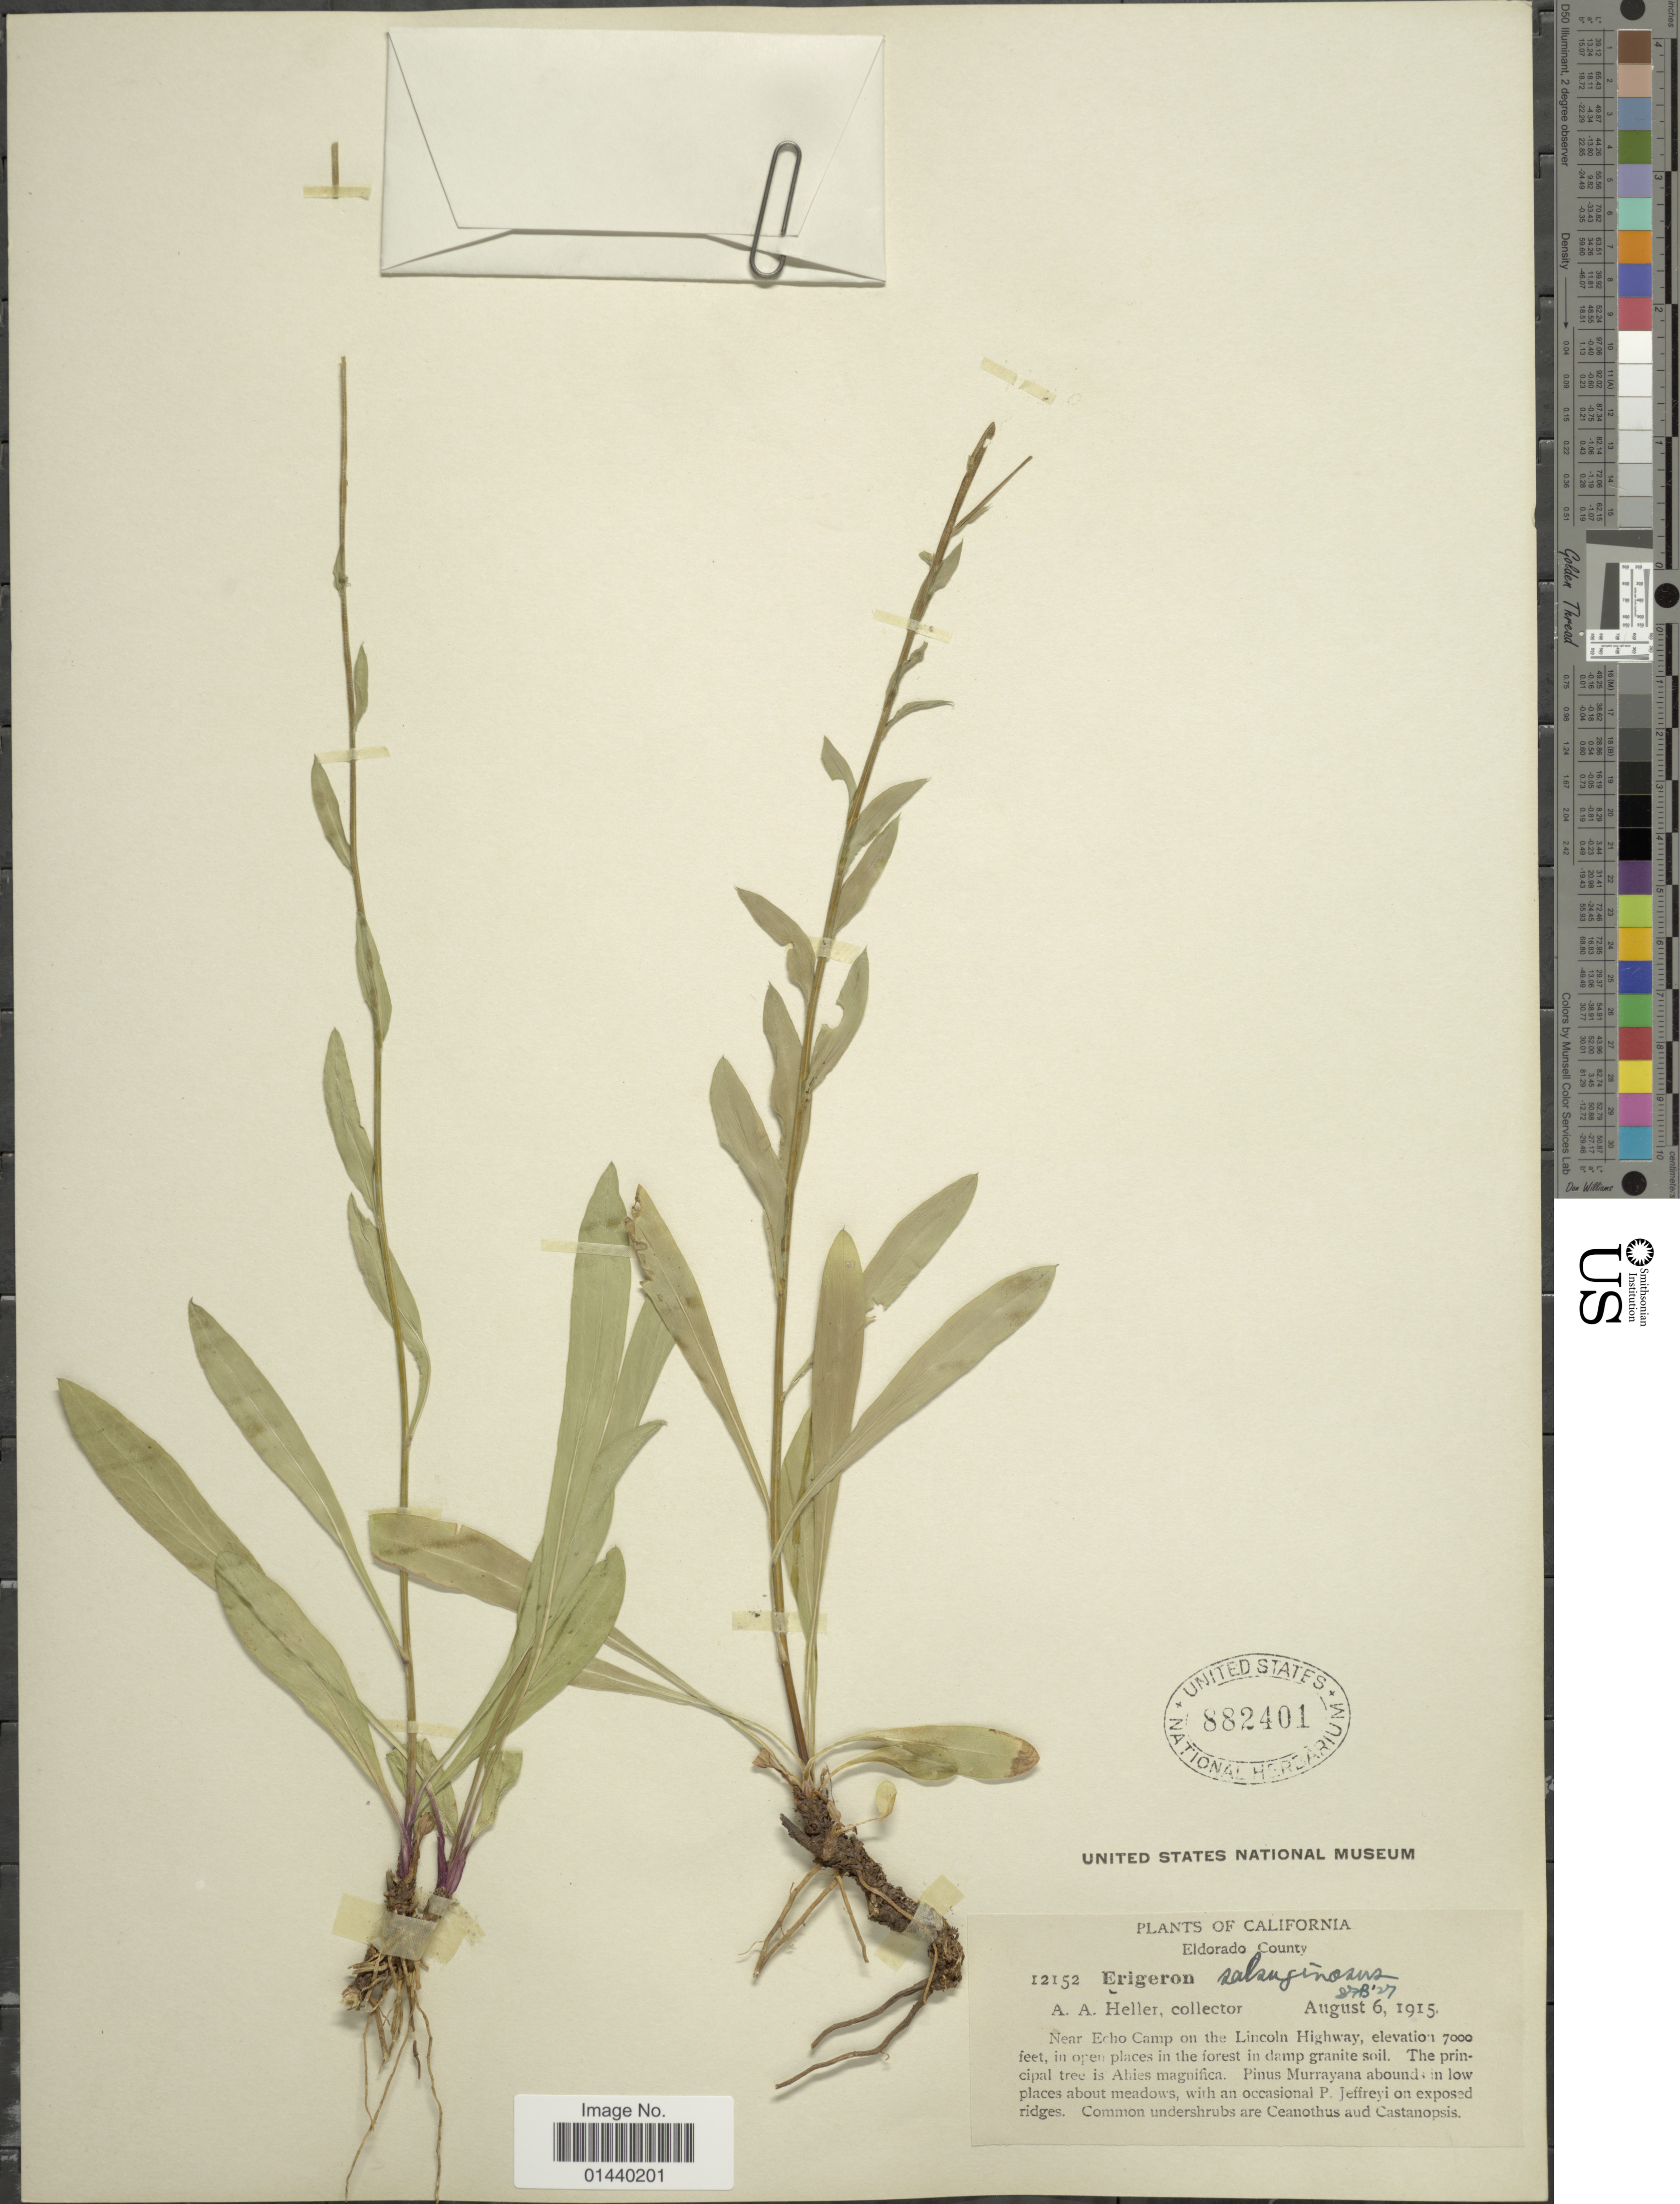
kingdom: Plantae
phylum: Tracheophyta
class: Magnoliopsida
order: Asterales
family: Asteraceae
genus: Erigeron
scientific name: Erigeron salsuginosus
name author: (Richardson ex R. Br.) A. Gray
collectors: A. A. Heller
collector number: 12152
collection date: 1915-08-06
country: United States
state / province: California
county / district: El Dorado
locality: Near Echo Camp on the Lincoln Highway. Eldorado County.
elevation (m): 2134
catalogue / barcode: US 882401